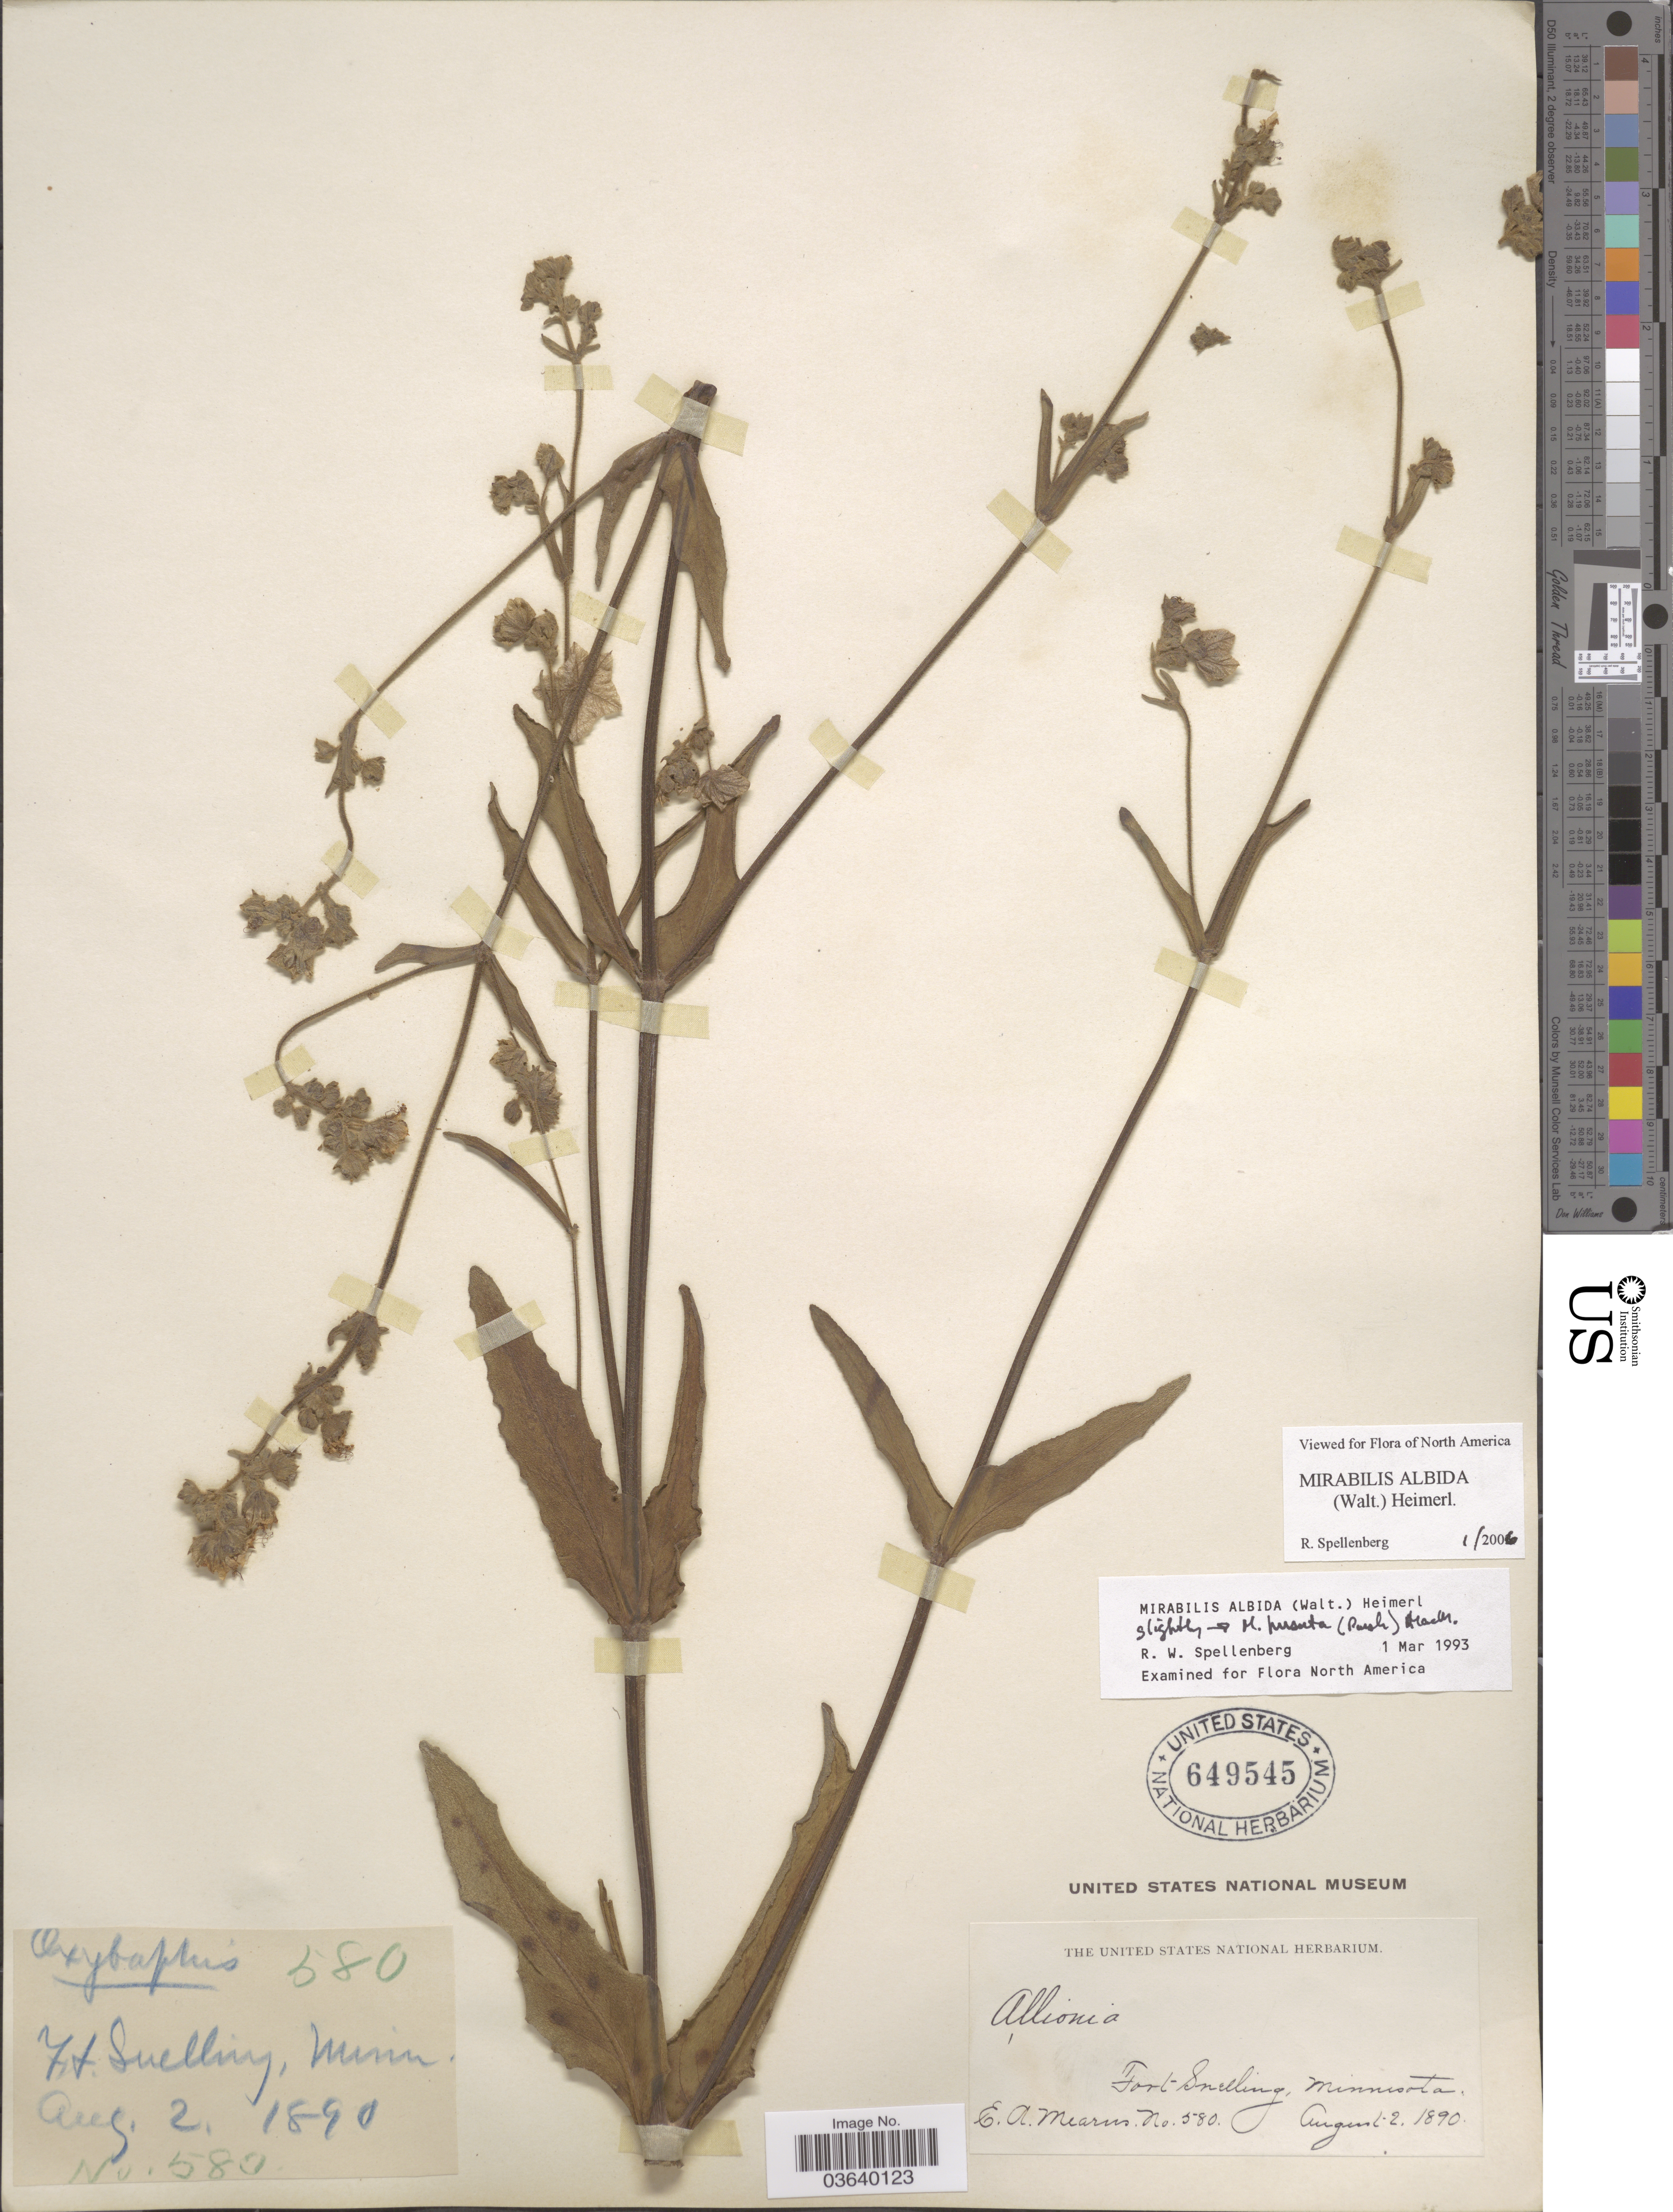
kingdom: Plantae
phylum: Tracheophyta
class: Magnoliopsida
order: Caryophyllales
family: Nyctaginaceae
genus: Mirabilis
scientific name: Mirabilis albida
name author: (Walter) Heimerl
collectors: E. A. Mearns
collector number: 580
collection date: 1890-08-02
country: United States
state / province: Minnesota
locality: Fort Snelling.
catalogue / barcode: US 649545